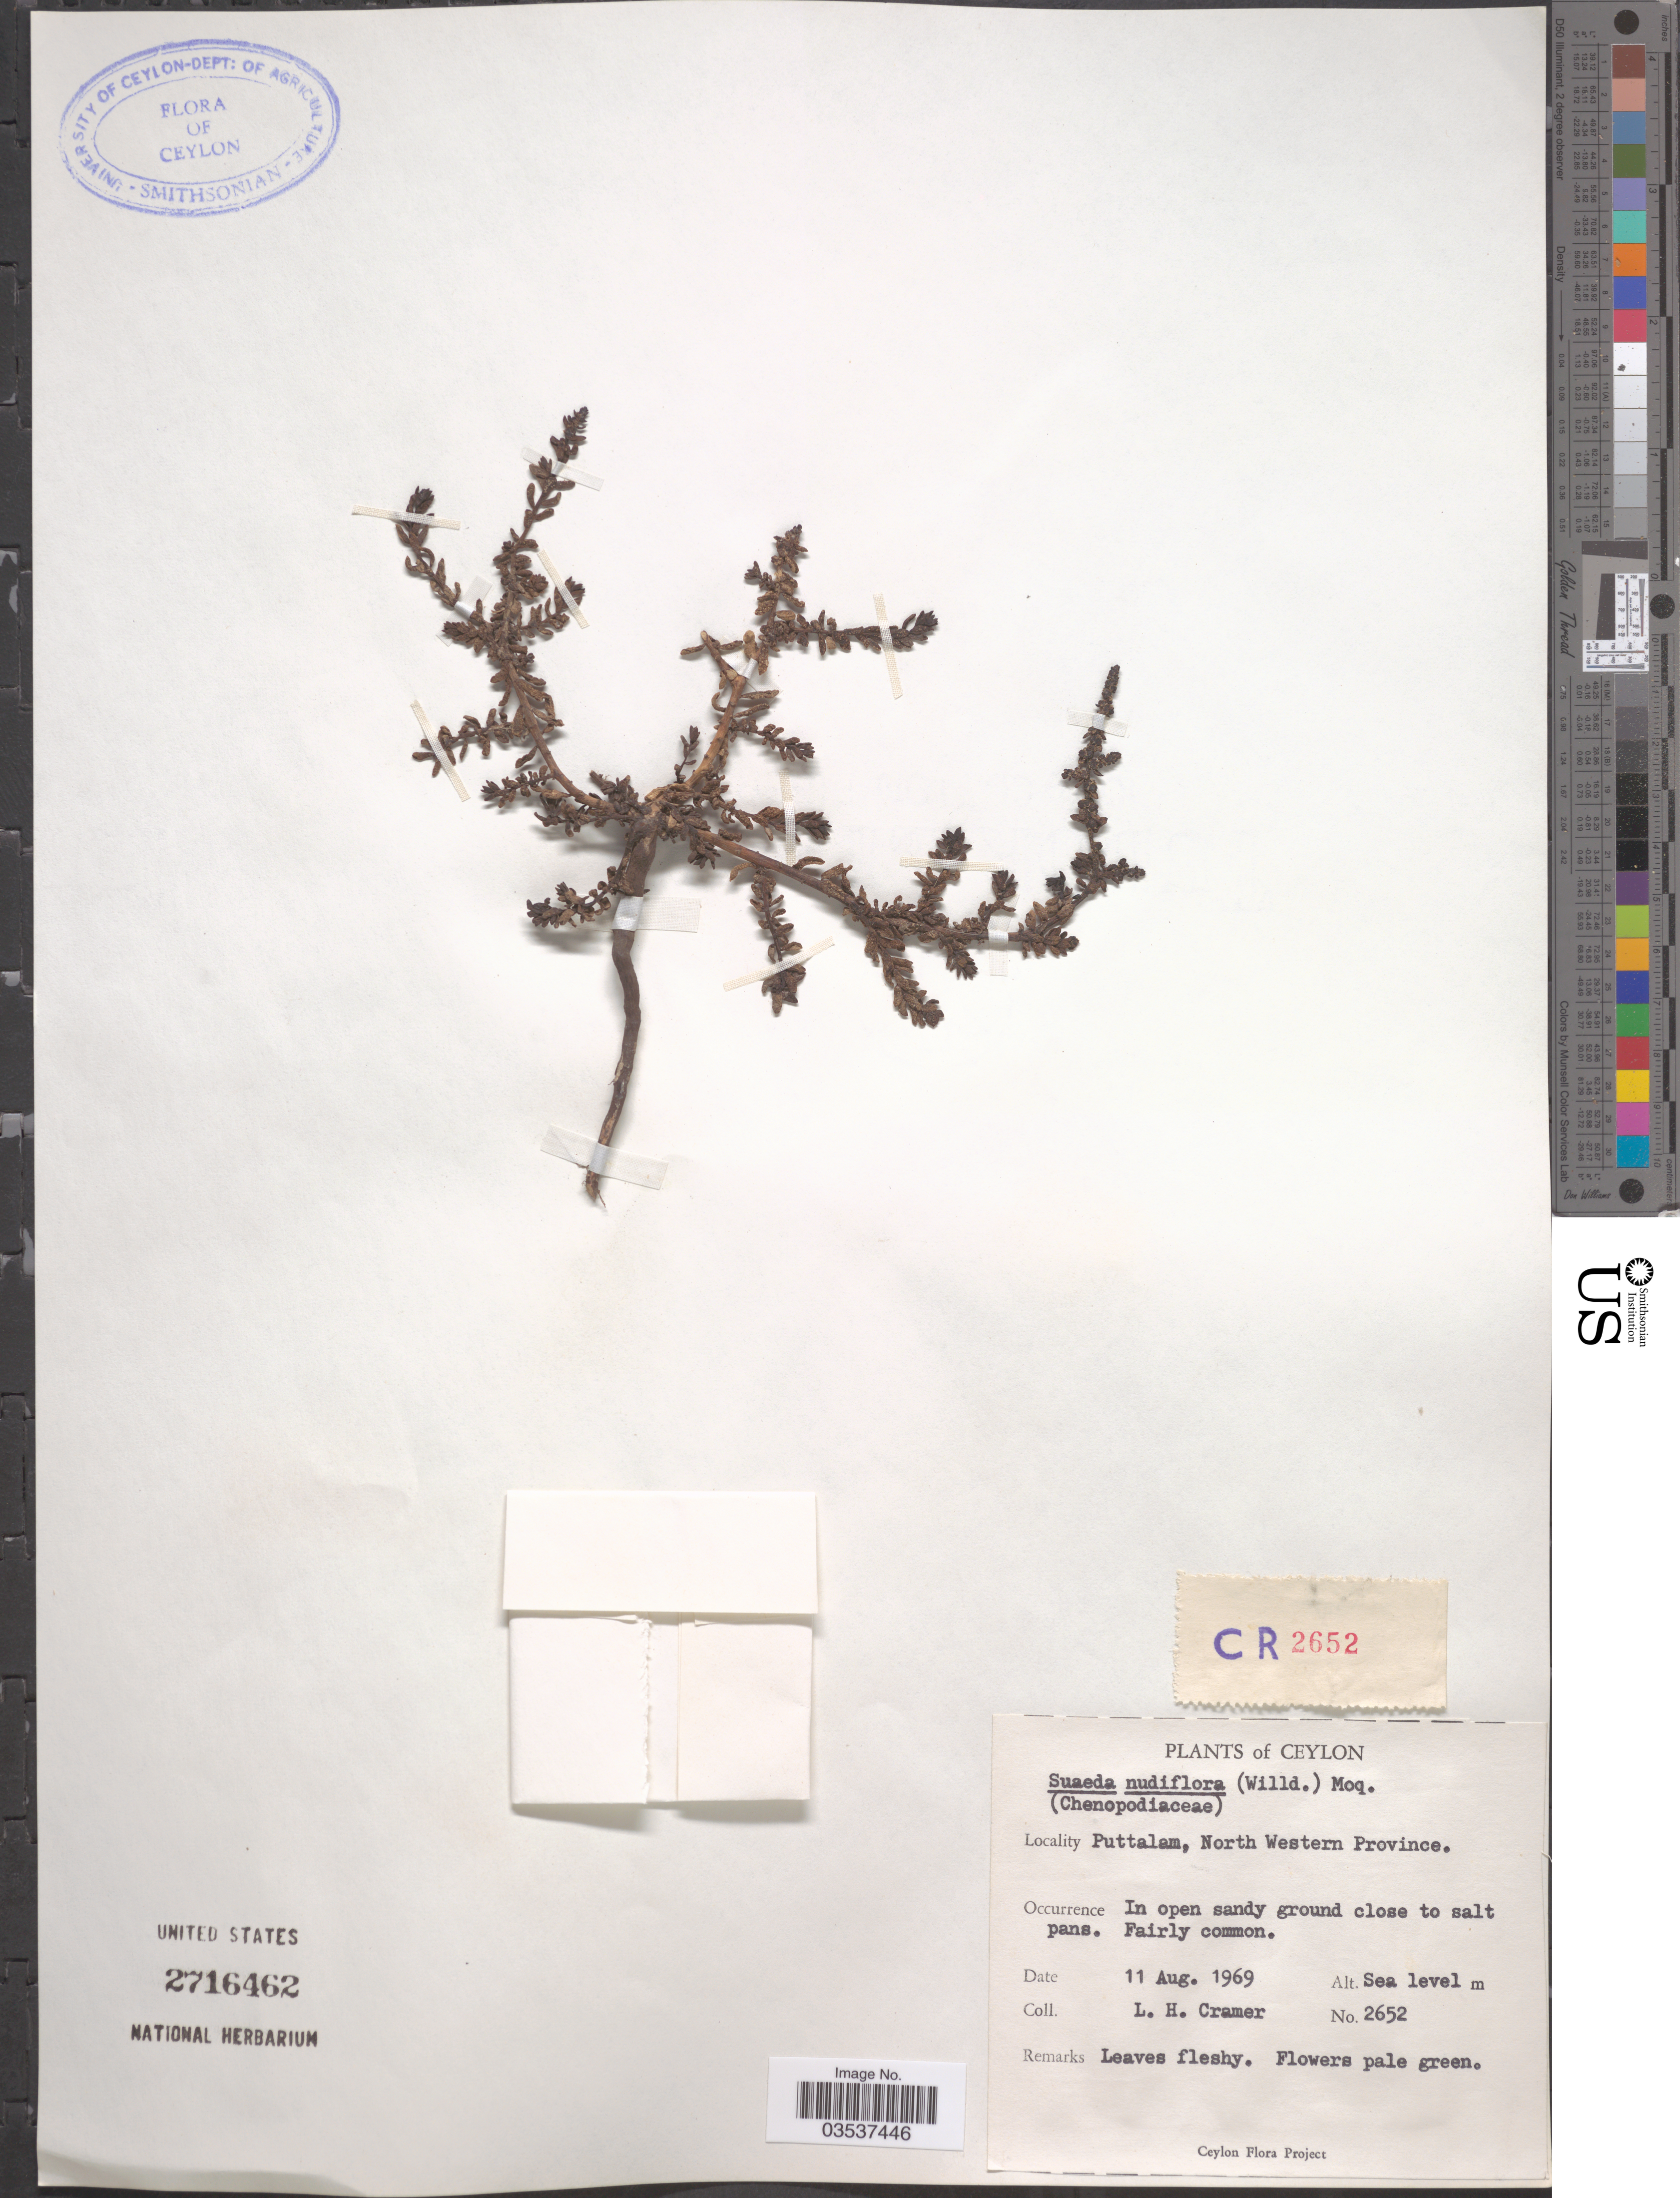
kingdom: Plantae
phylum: Tracheophyta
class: Magnoliopsida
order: Caryophyllales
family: Amaranthaceae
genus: Suaeda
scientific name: Suaeda maritima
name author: (L.) Dumort.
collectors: L. H. Cramer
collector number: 2652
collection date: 1969-08-11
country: Sri Lanka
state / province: North Western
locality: Ceylon. Puttalam. In open sandy ground close to salt pans.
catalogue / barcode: US 2716462